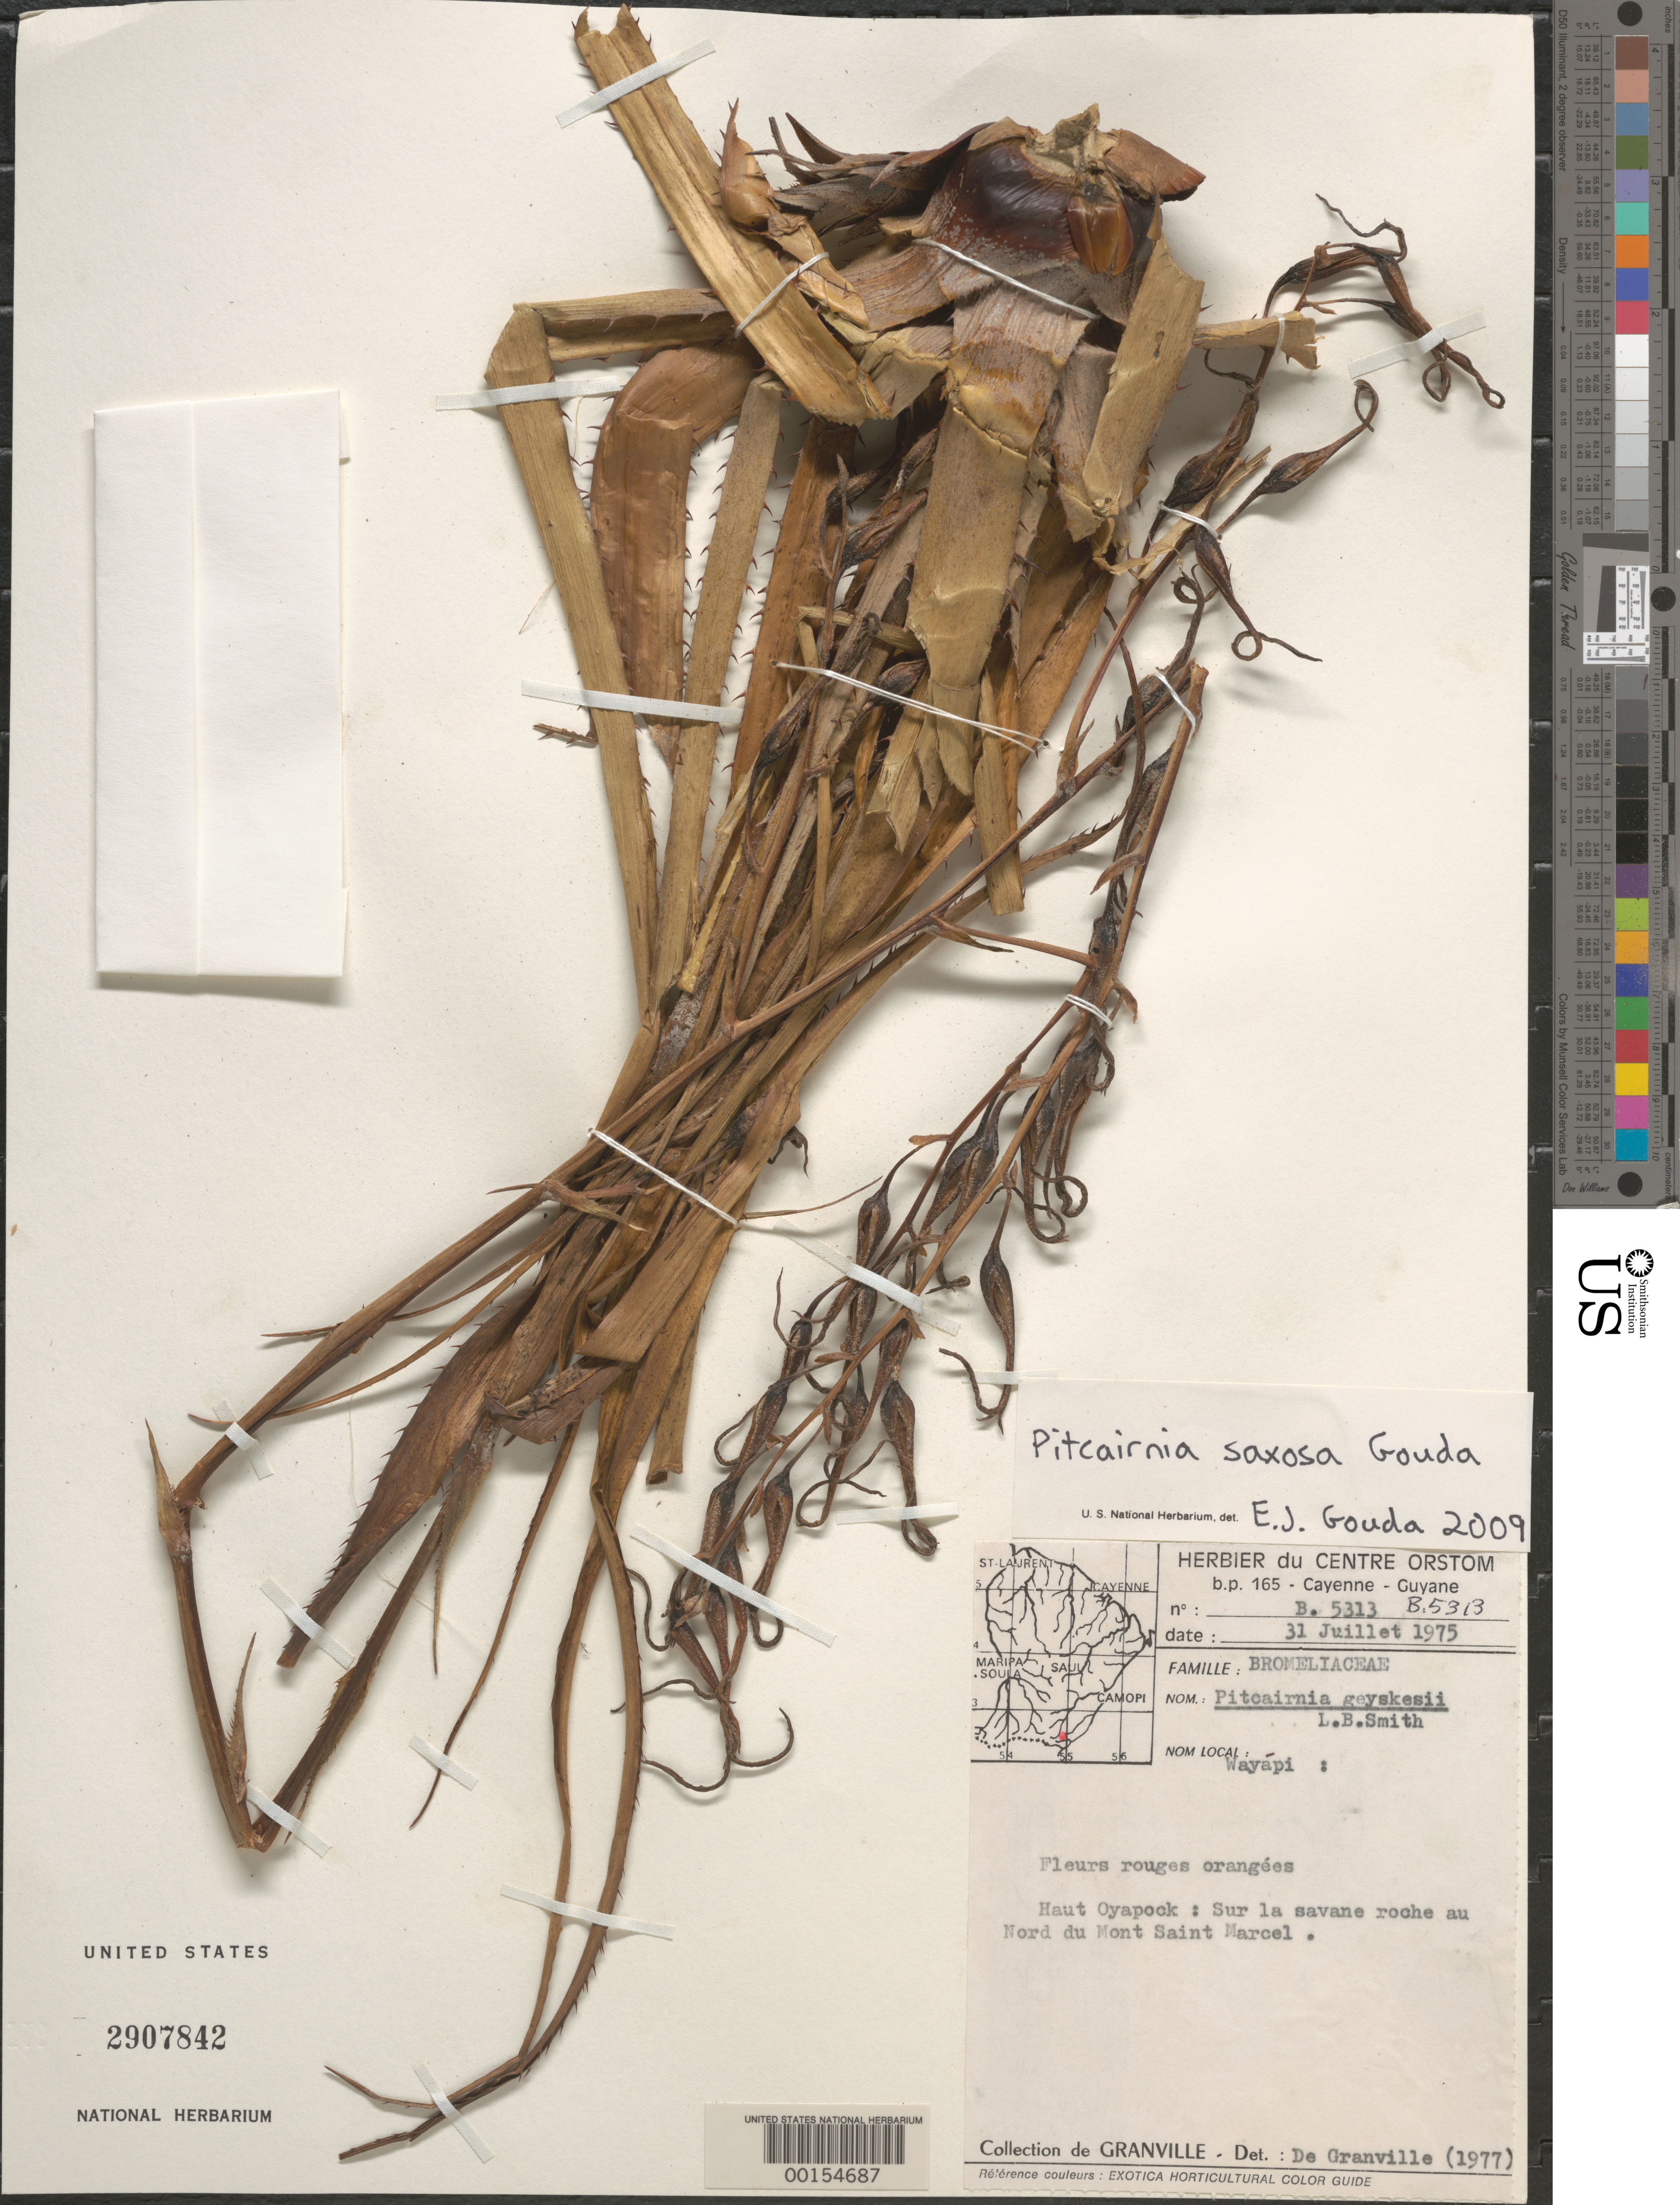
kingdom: Plantae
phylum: Tracheophyta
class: Liliopsida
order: Poales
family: Bromeliaceae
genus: Pitcairnia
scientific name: Pitcairnia saxosa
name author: Gouda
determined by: Gouda, E. J.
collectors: J.-J. de Granville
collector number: B 5313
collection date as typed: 31-Jul-75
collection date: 1975-07-31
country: French Guiana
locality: Haut Oyapock, Mt. St. Marcel, nord du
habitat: Savane roche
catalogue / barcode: US 2907842